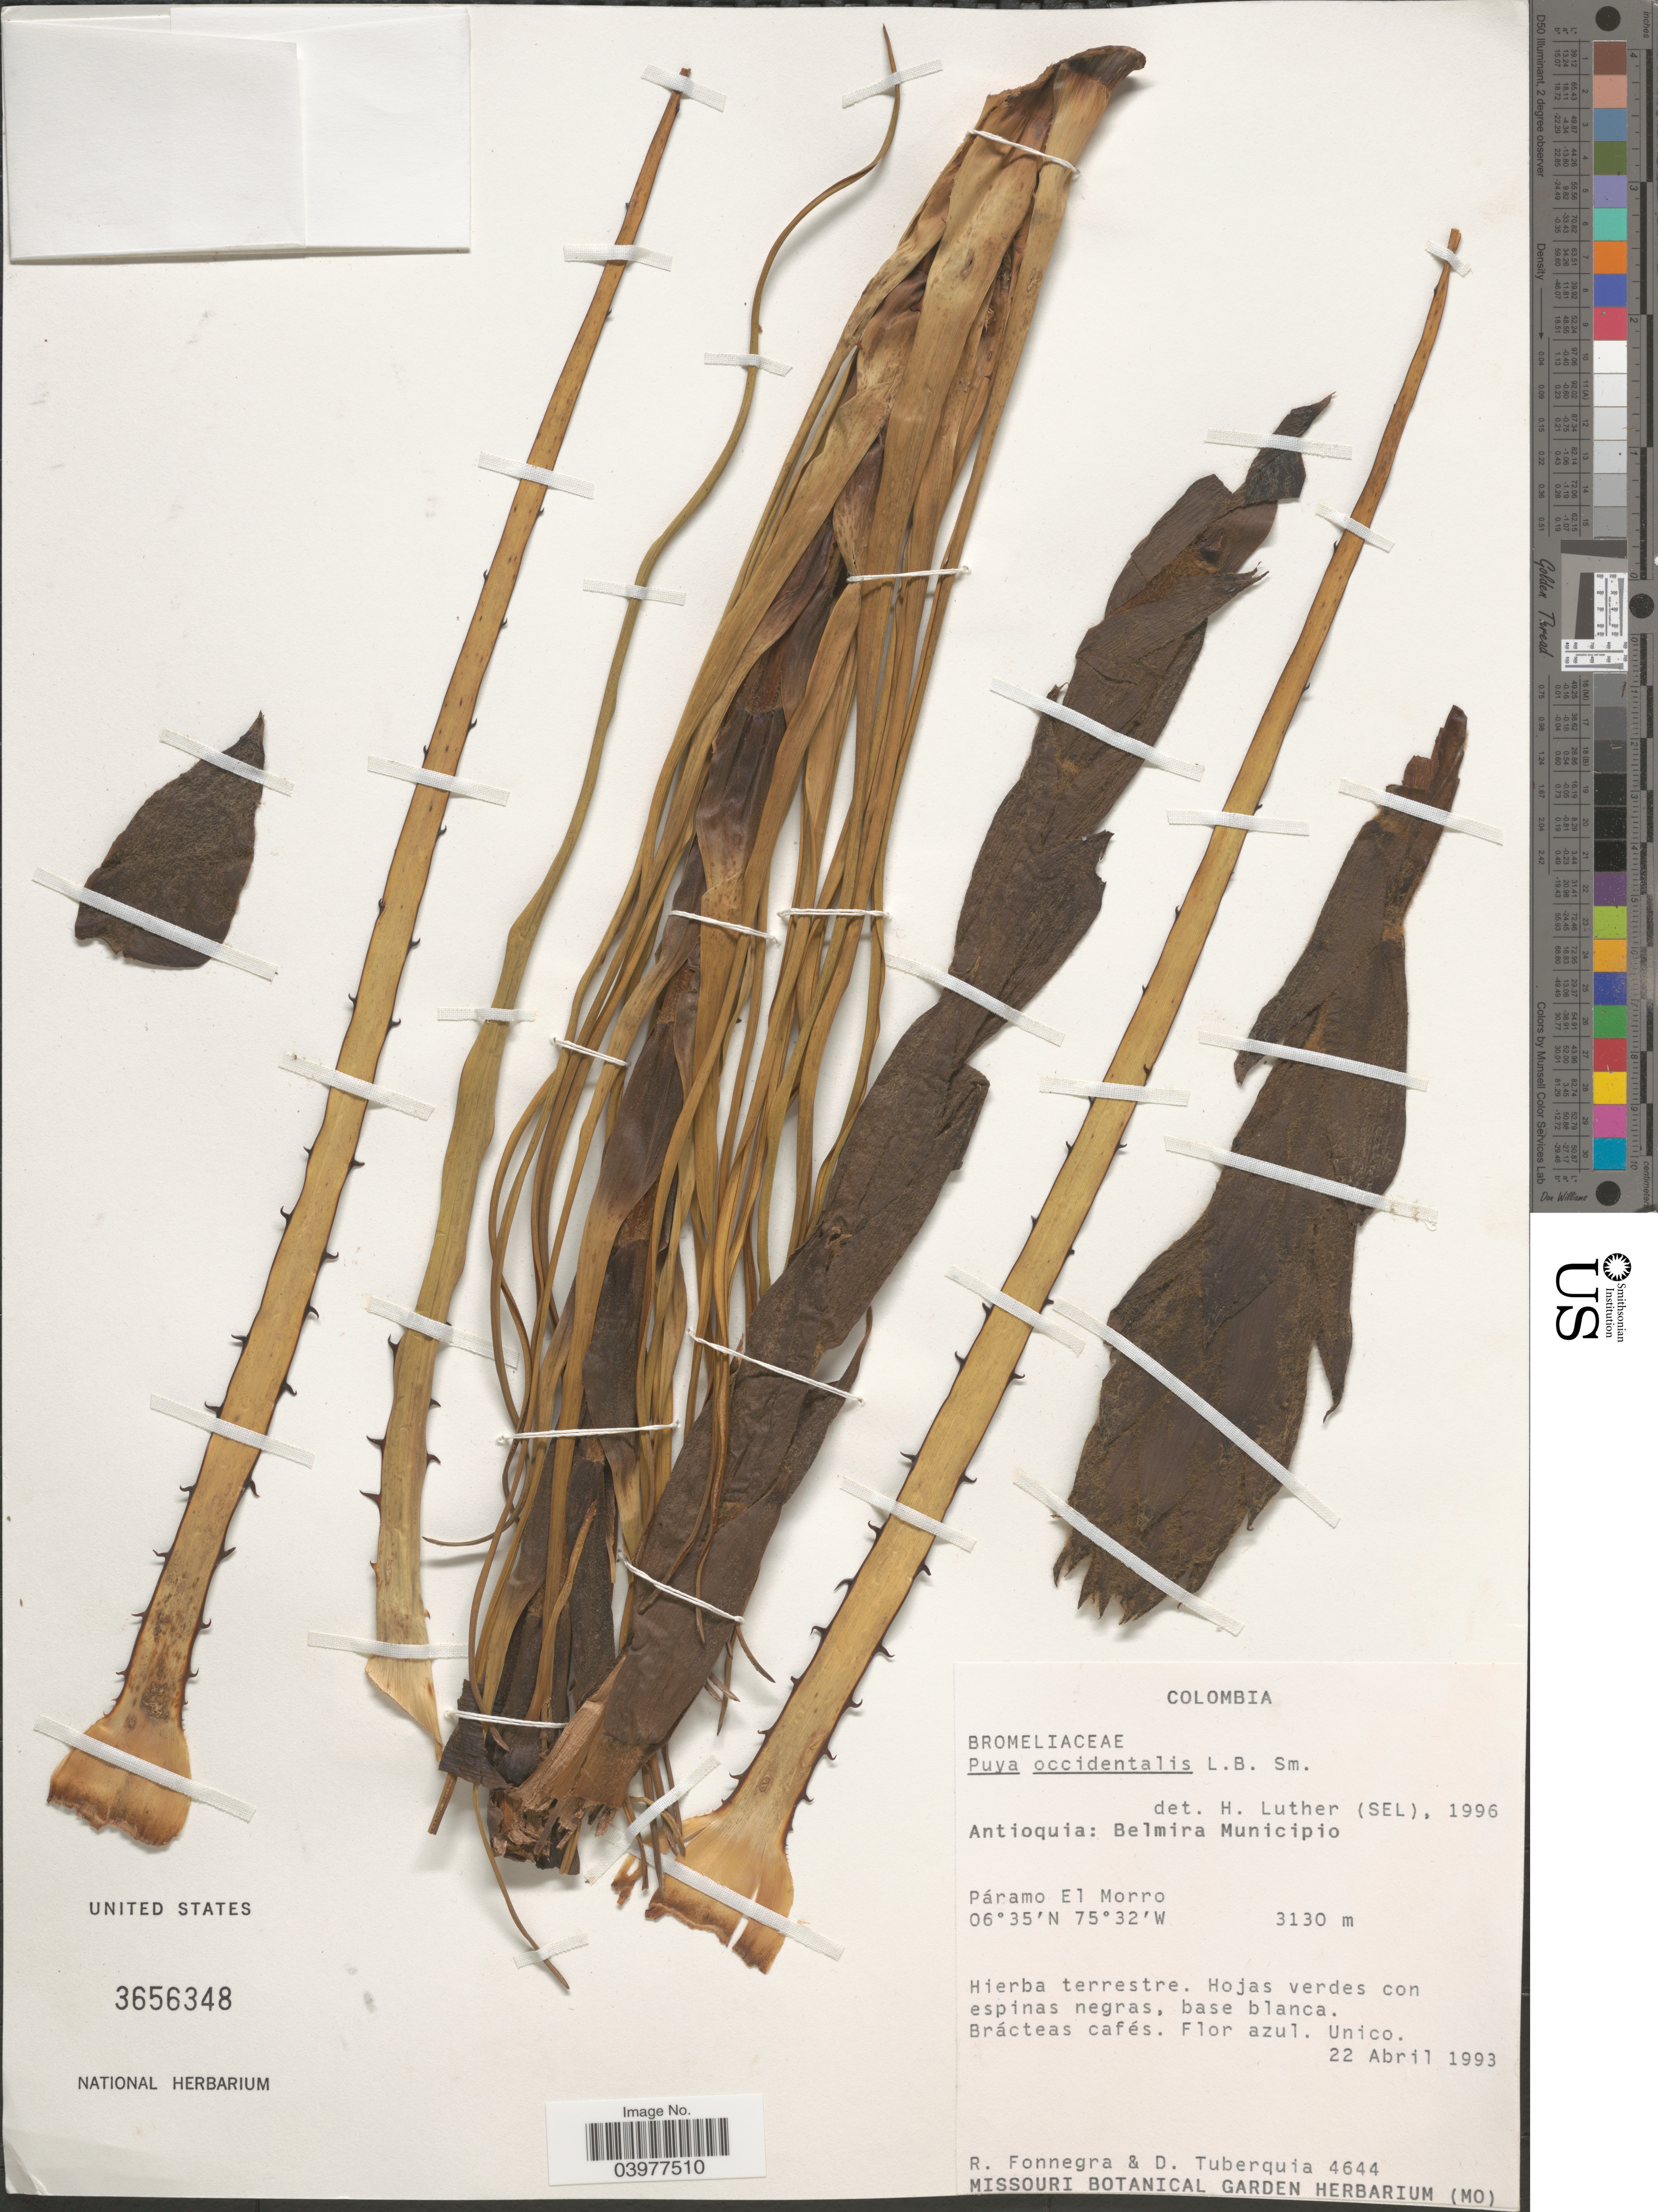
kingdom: Plantae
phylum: Tracheophyta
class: Liliopsida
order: Poales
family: Bromeliaceae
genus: Puya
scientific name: Puya occidentalis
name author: L.B. Sm.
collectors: R. Fonnegra G. & D. Tuberquia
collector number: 4644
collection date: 1993-04-22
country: Colombia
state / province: Antioquia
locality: Belmira Municipio. Páramo El Morro.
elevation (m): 3130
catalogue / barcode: US 3656348